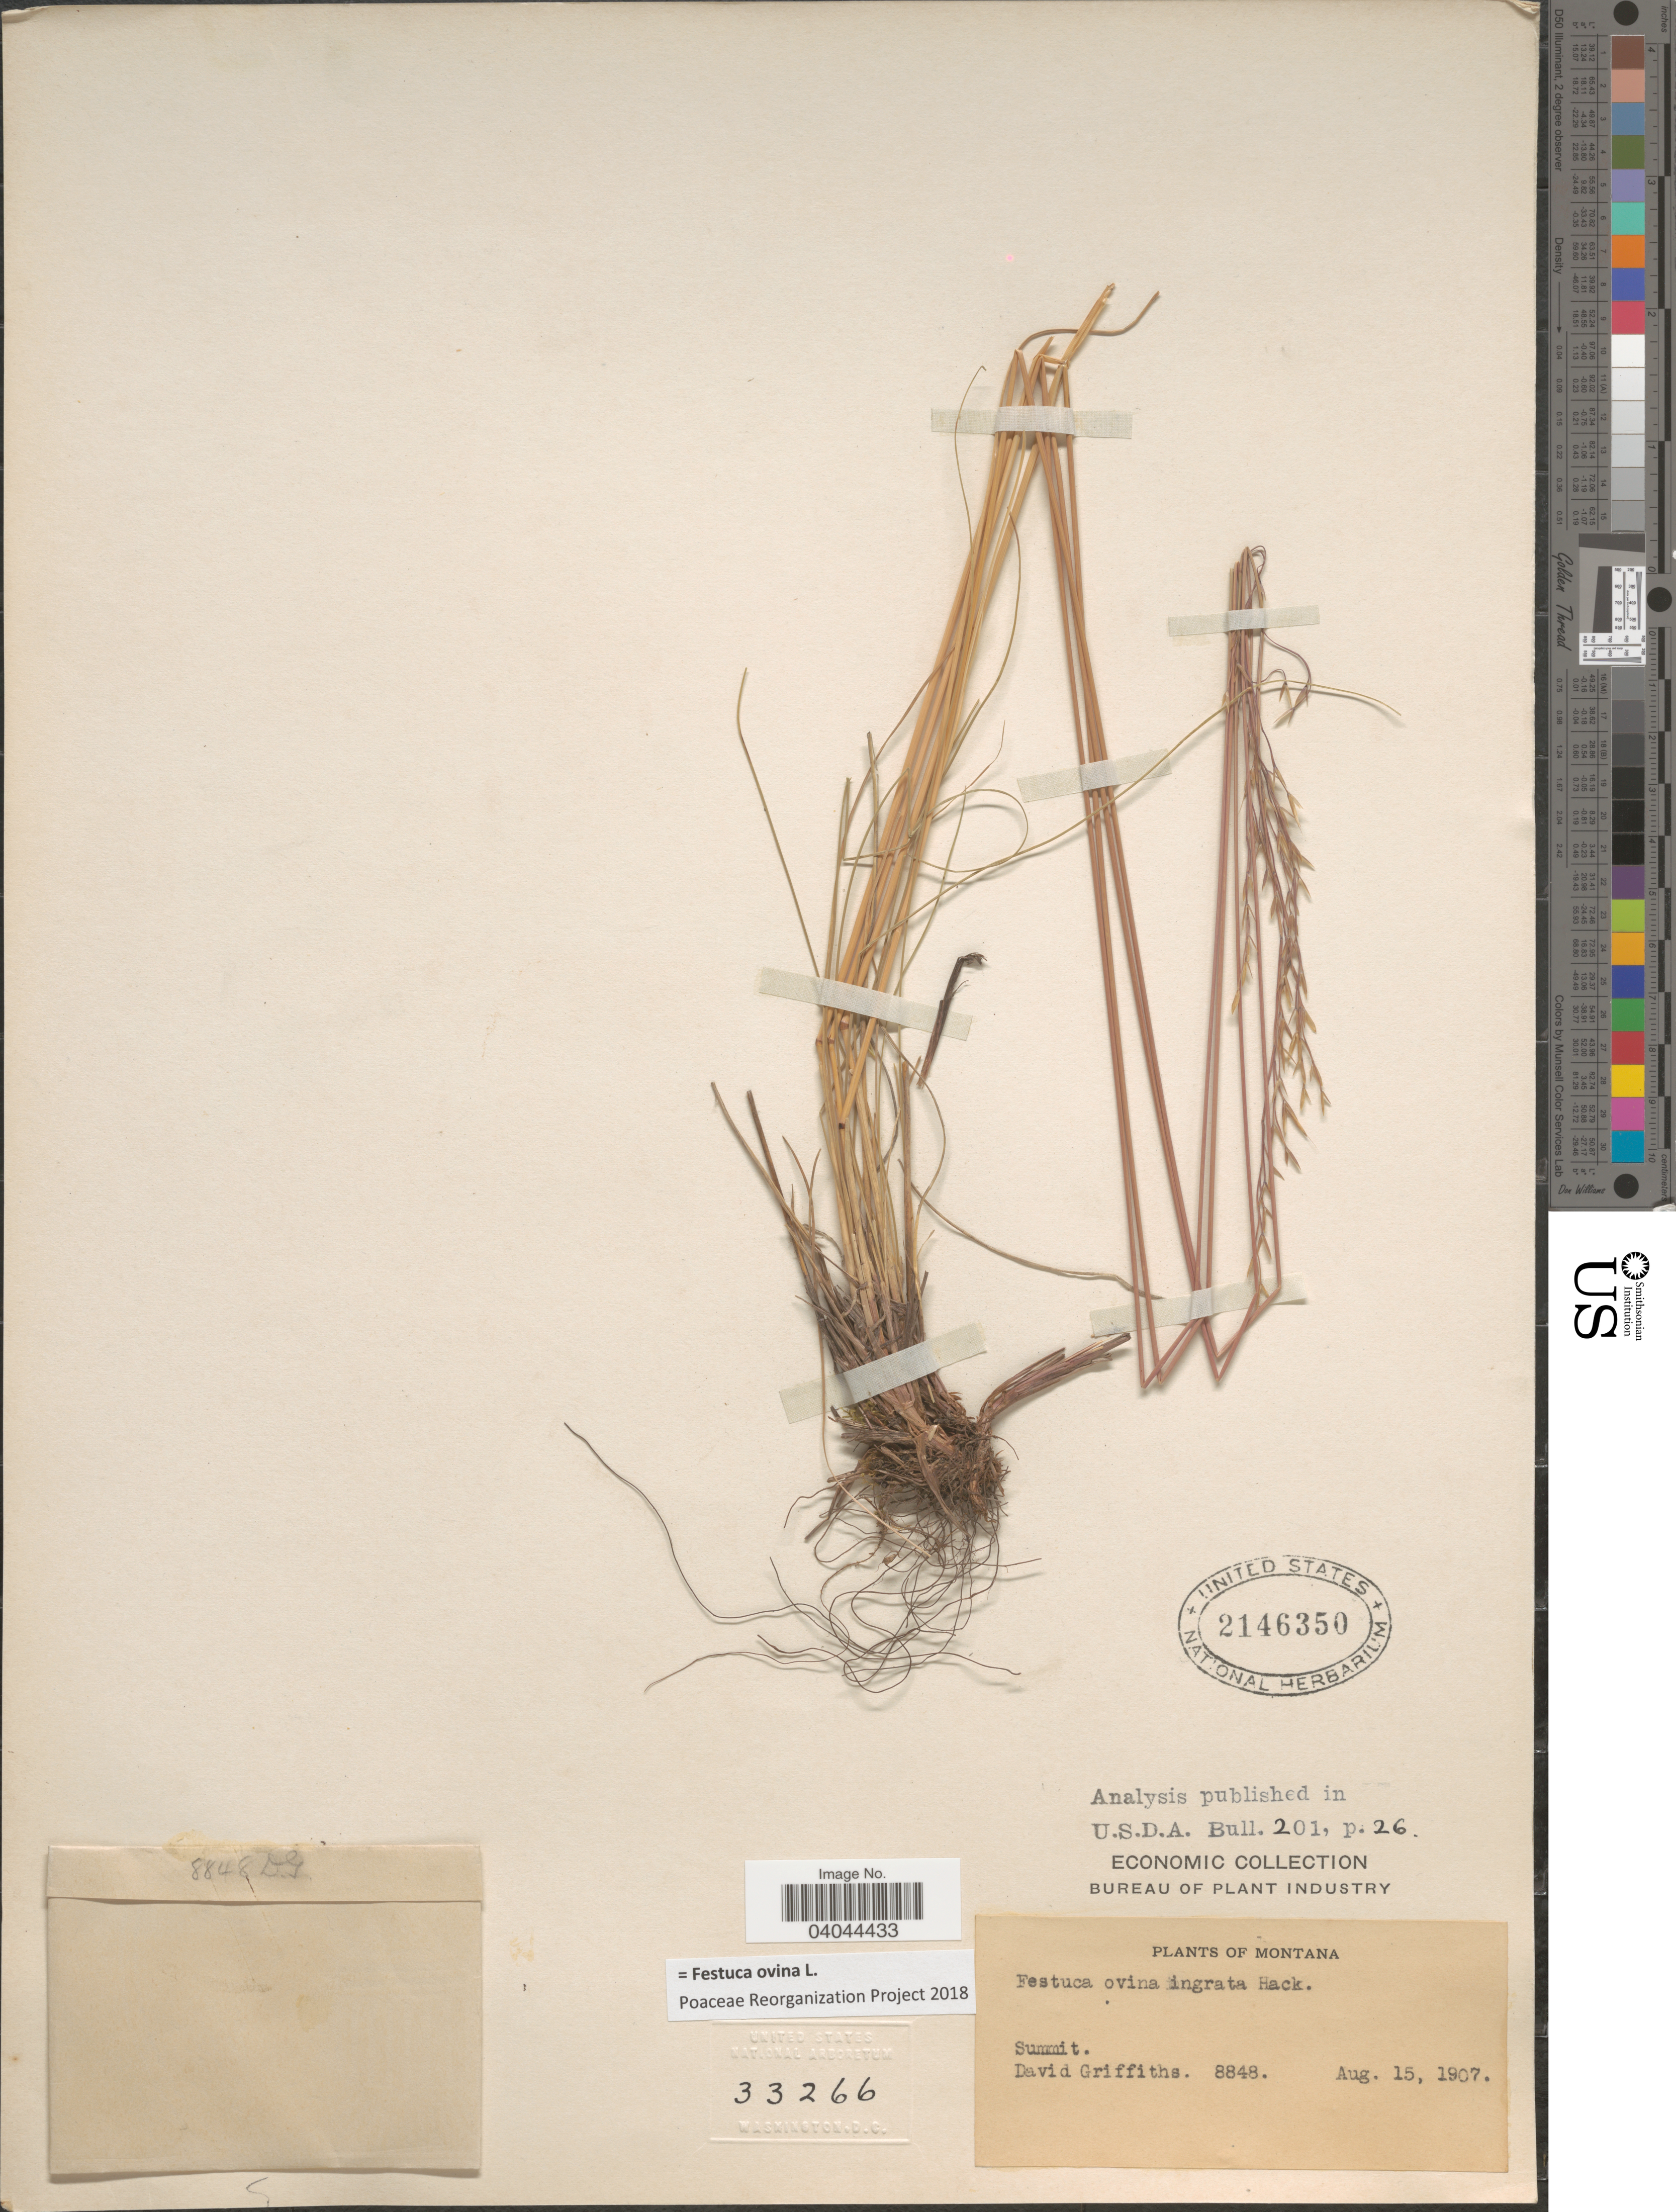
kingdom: Plantae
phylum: Tracheophyta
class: Liliopsida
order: Poales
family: Poaceae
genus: Festuca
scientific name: Festuca ovina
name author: L.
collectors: D. Griffiths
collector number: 8848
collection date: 1907-08-15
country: United States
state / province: Montana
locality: Summit.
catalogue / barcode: US 2146350